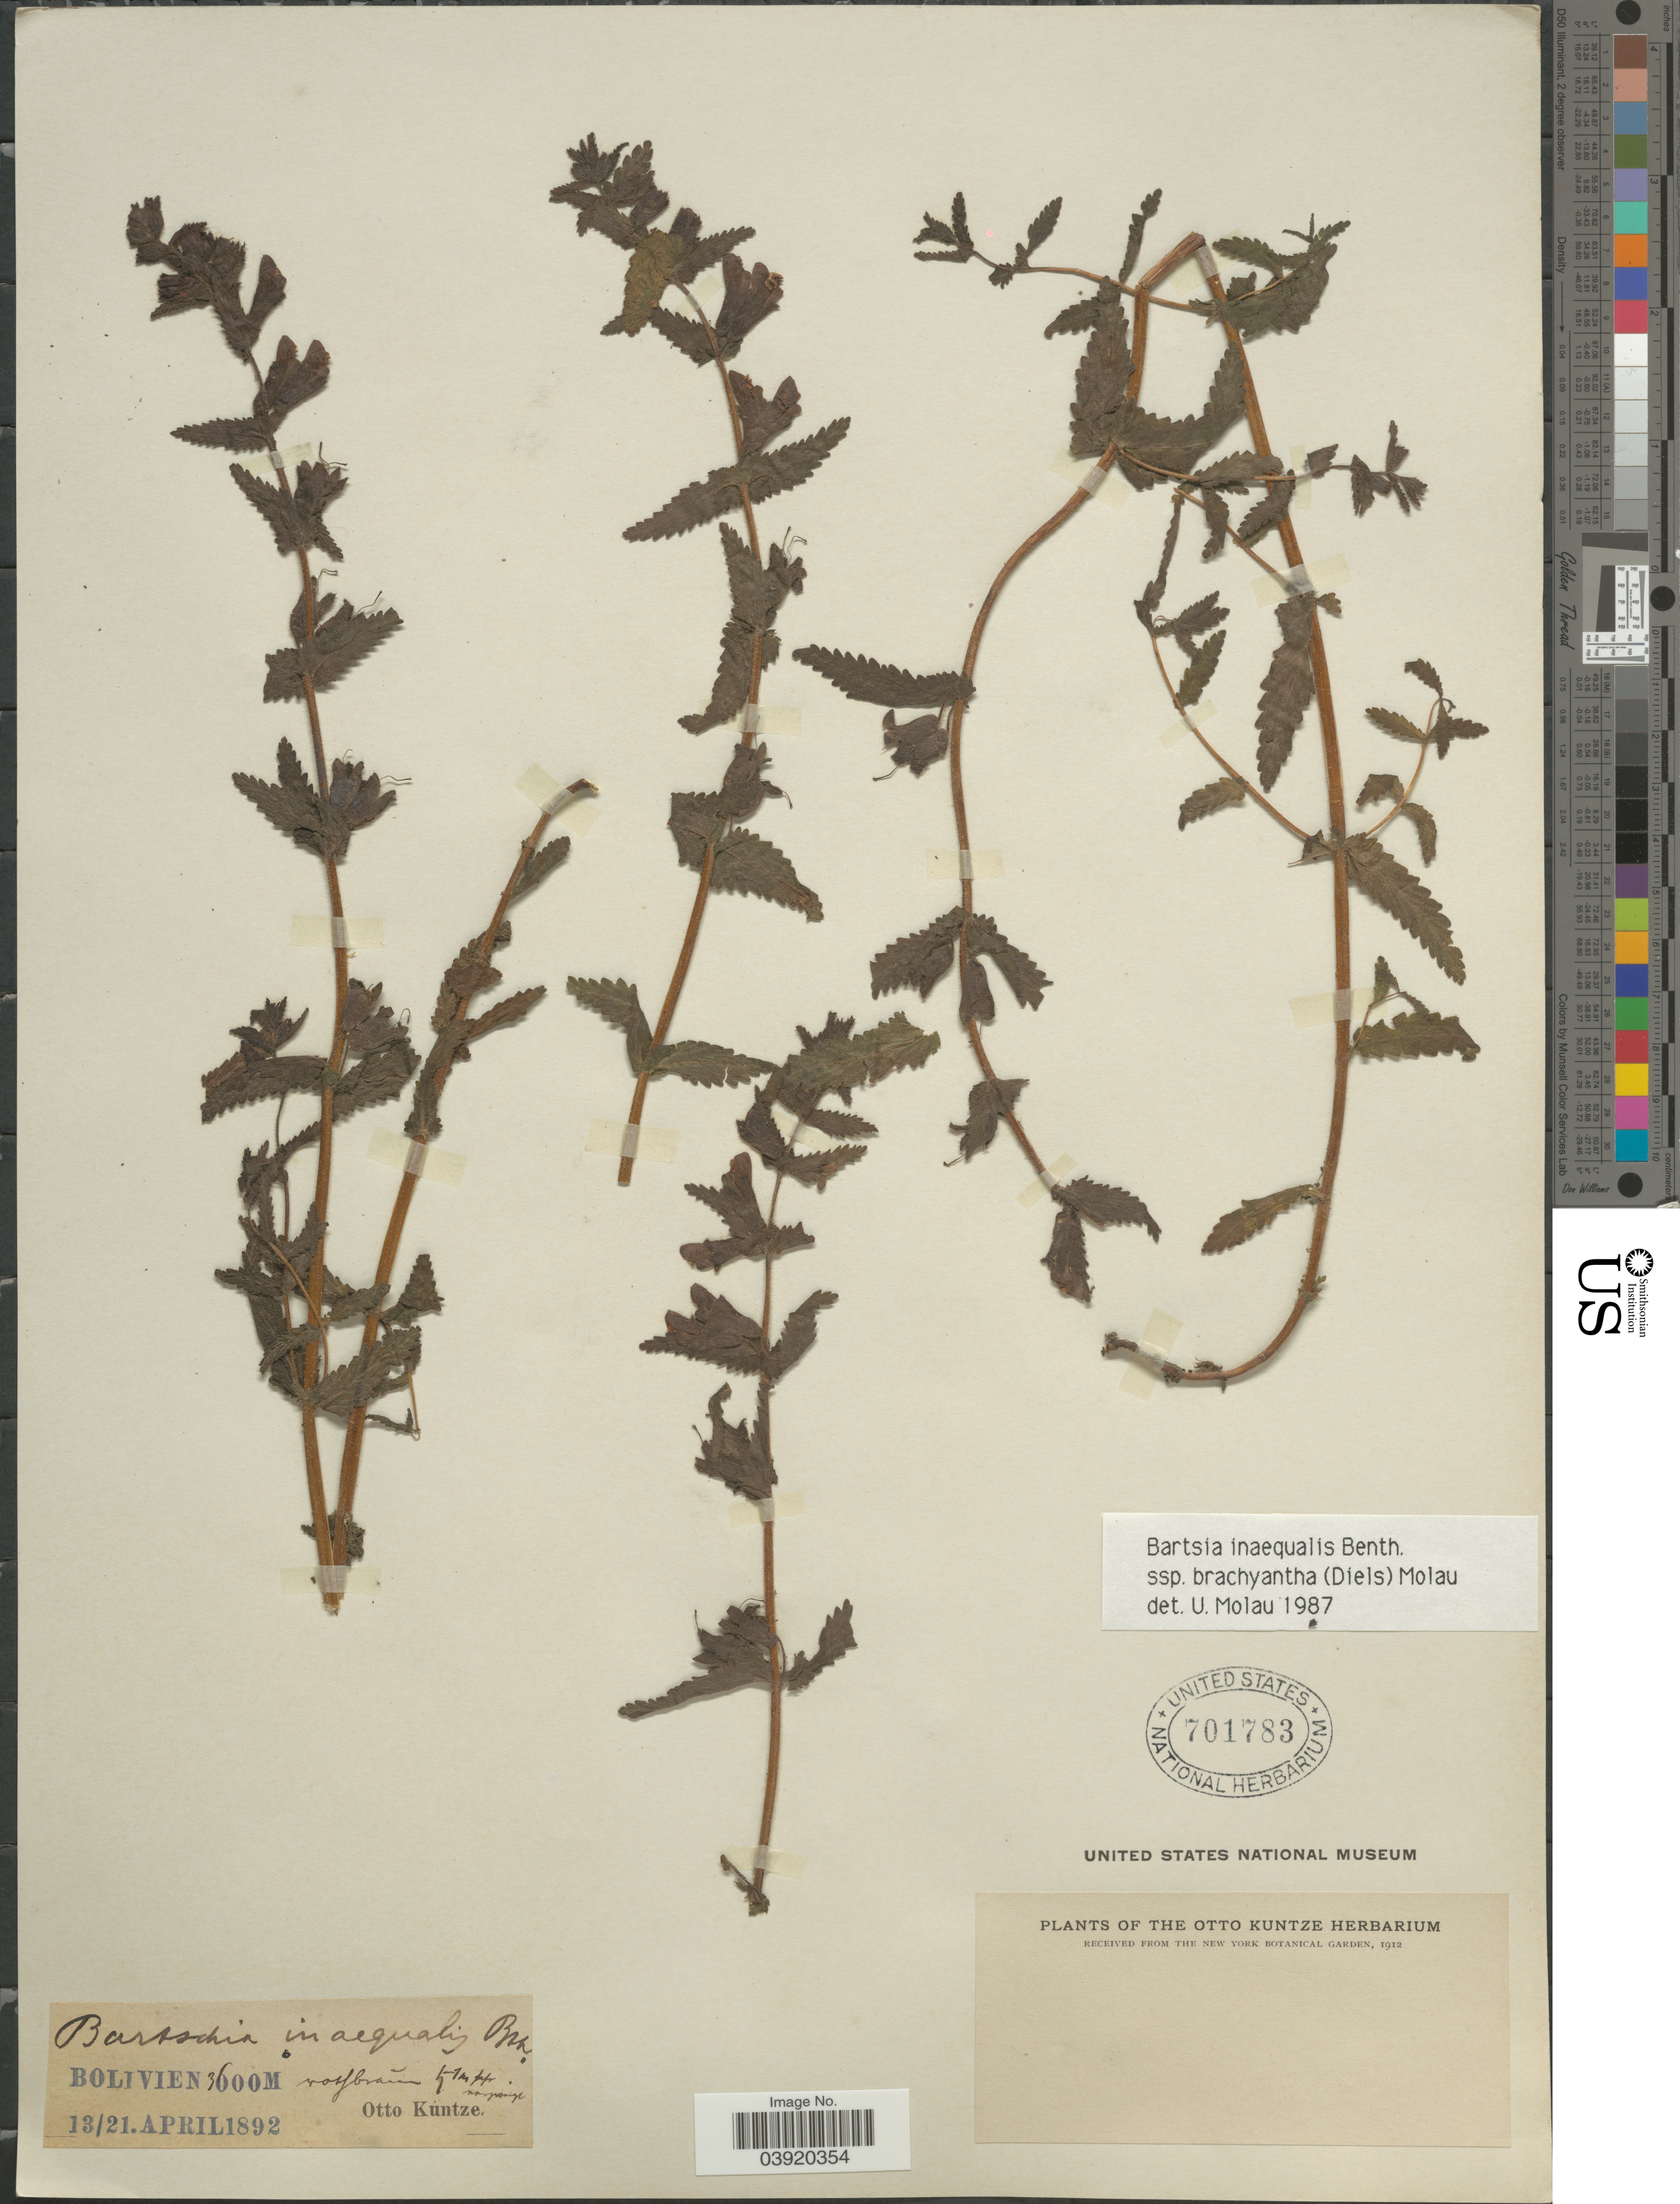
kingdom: Plantae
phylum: Tracheophyta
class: Magnoliopsida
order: Lamiales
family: Orobanchaceae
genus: Bartsia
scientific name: Bartsia inaequalis subsp. brachyantha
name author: (Diels) Molau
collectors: C.E.O. Kuntze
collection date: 1892-04-13/1892-04-21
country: Bolivia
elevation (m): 3600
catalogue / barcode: US 701783